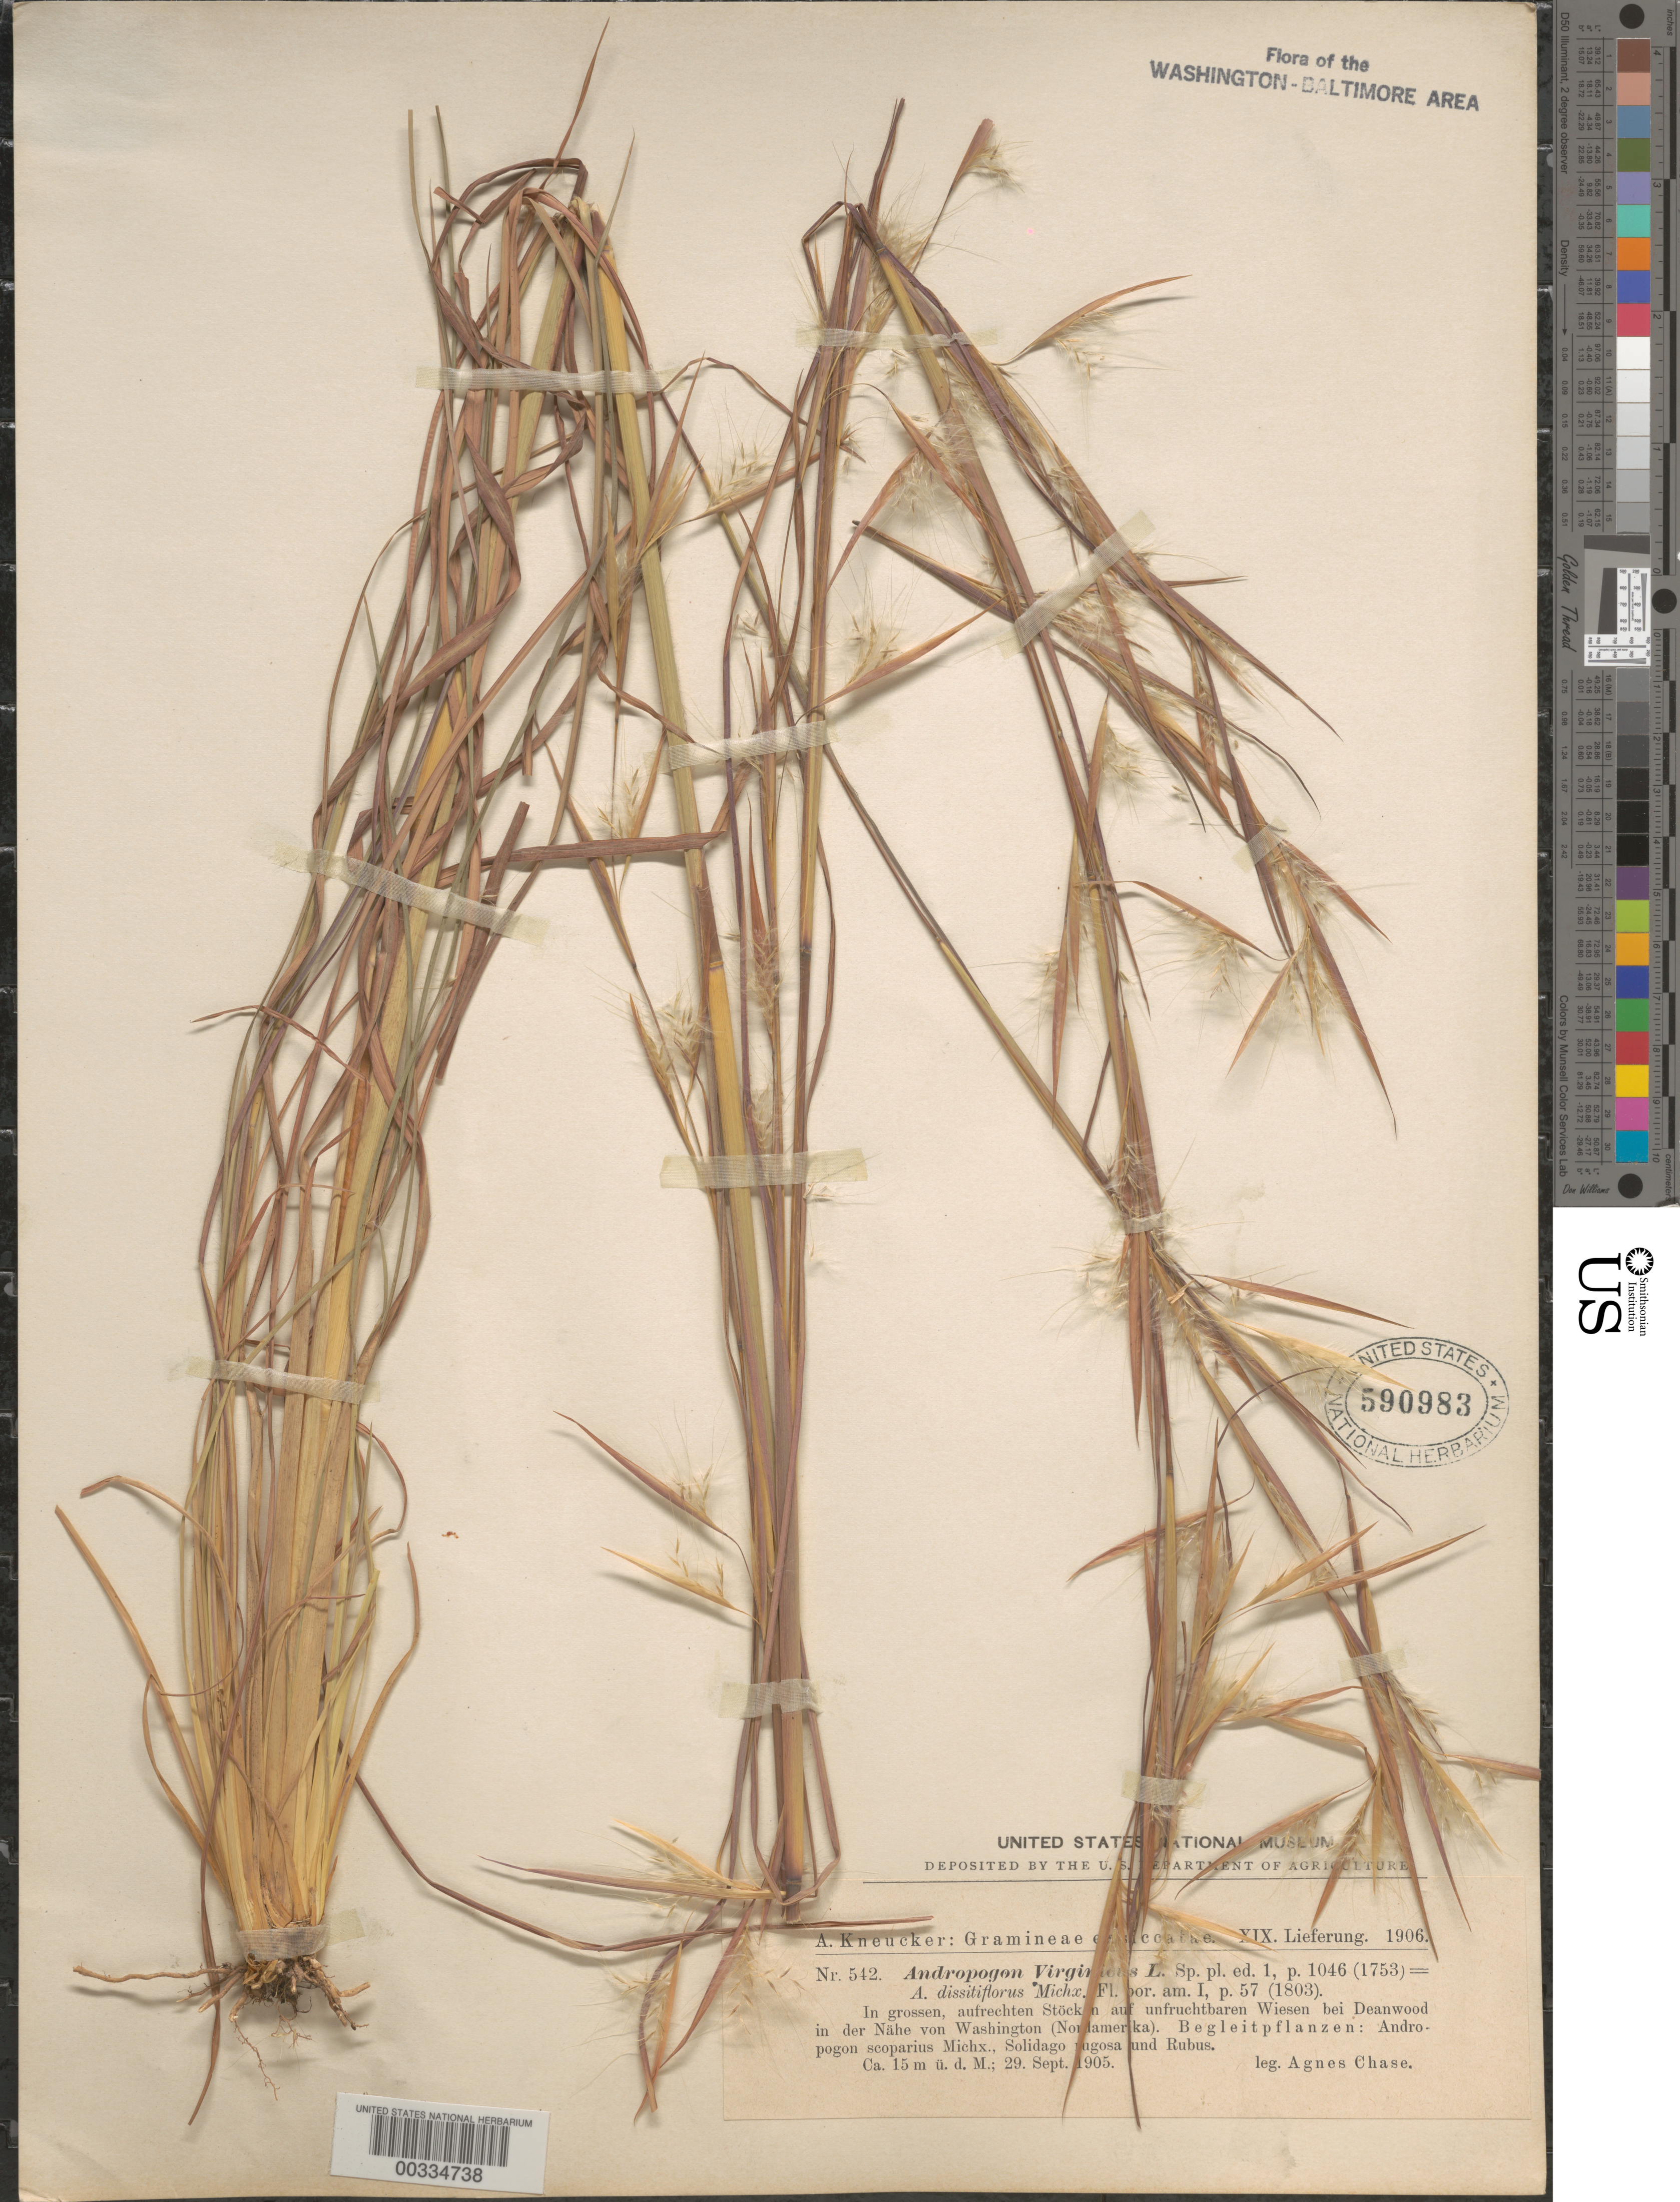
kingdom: Plantae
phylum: Tracheophyta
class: Liliopsida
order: Poales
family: Poaceae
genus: Andropogon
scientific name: Andropogon virginicus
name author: L.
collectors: A. Chase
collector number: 542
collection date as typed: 29 Sep 1905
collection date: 1905-09-29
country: United States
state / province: District of Columbia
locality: Deanewood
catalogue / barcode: US 590983